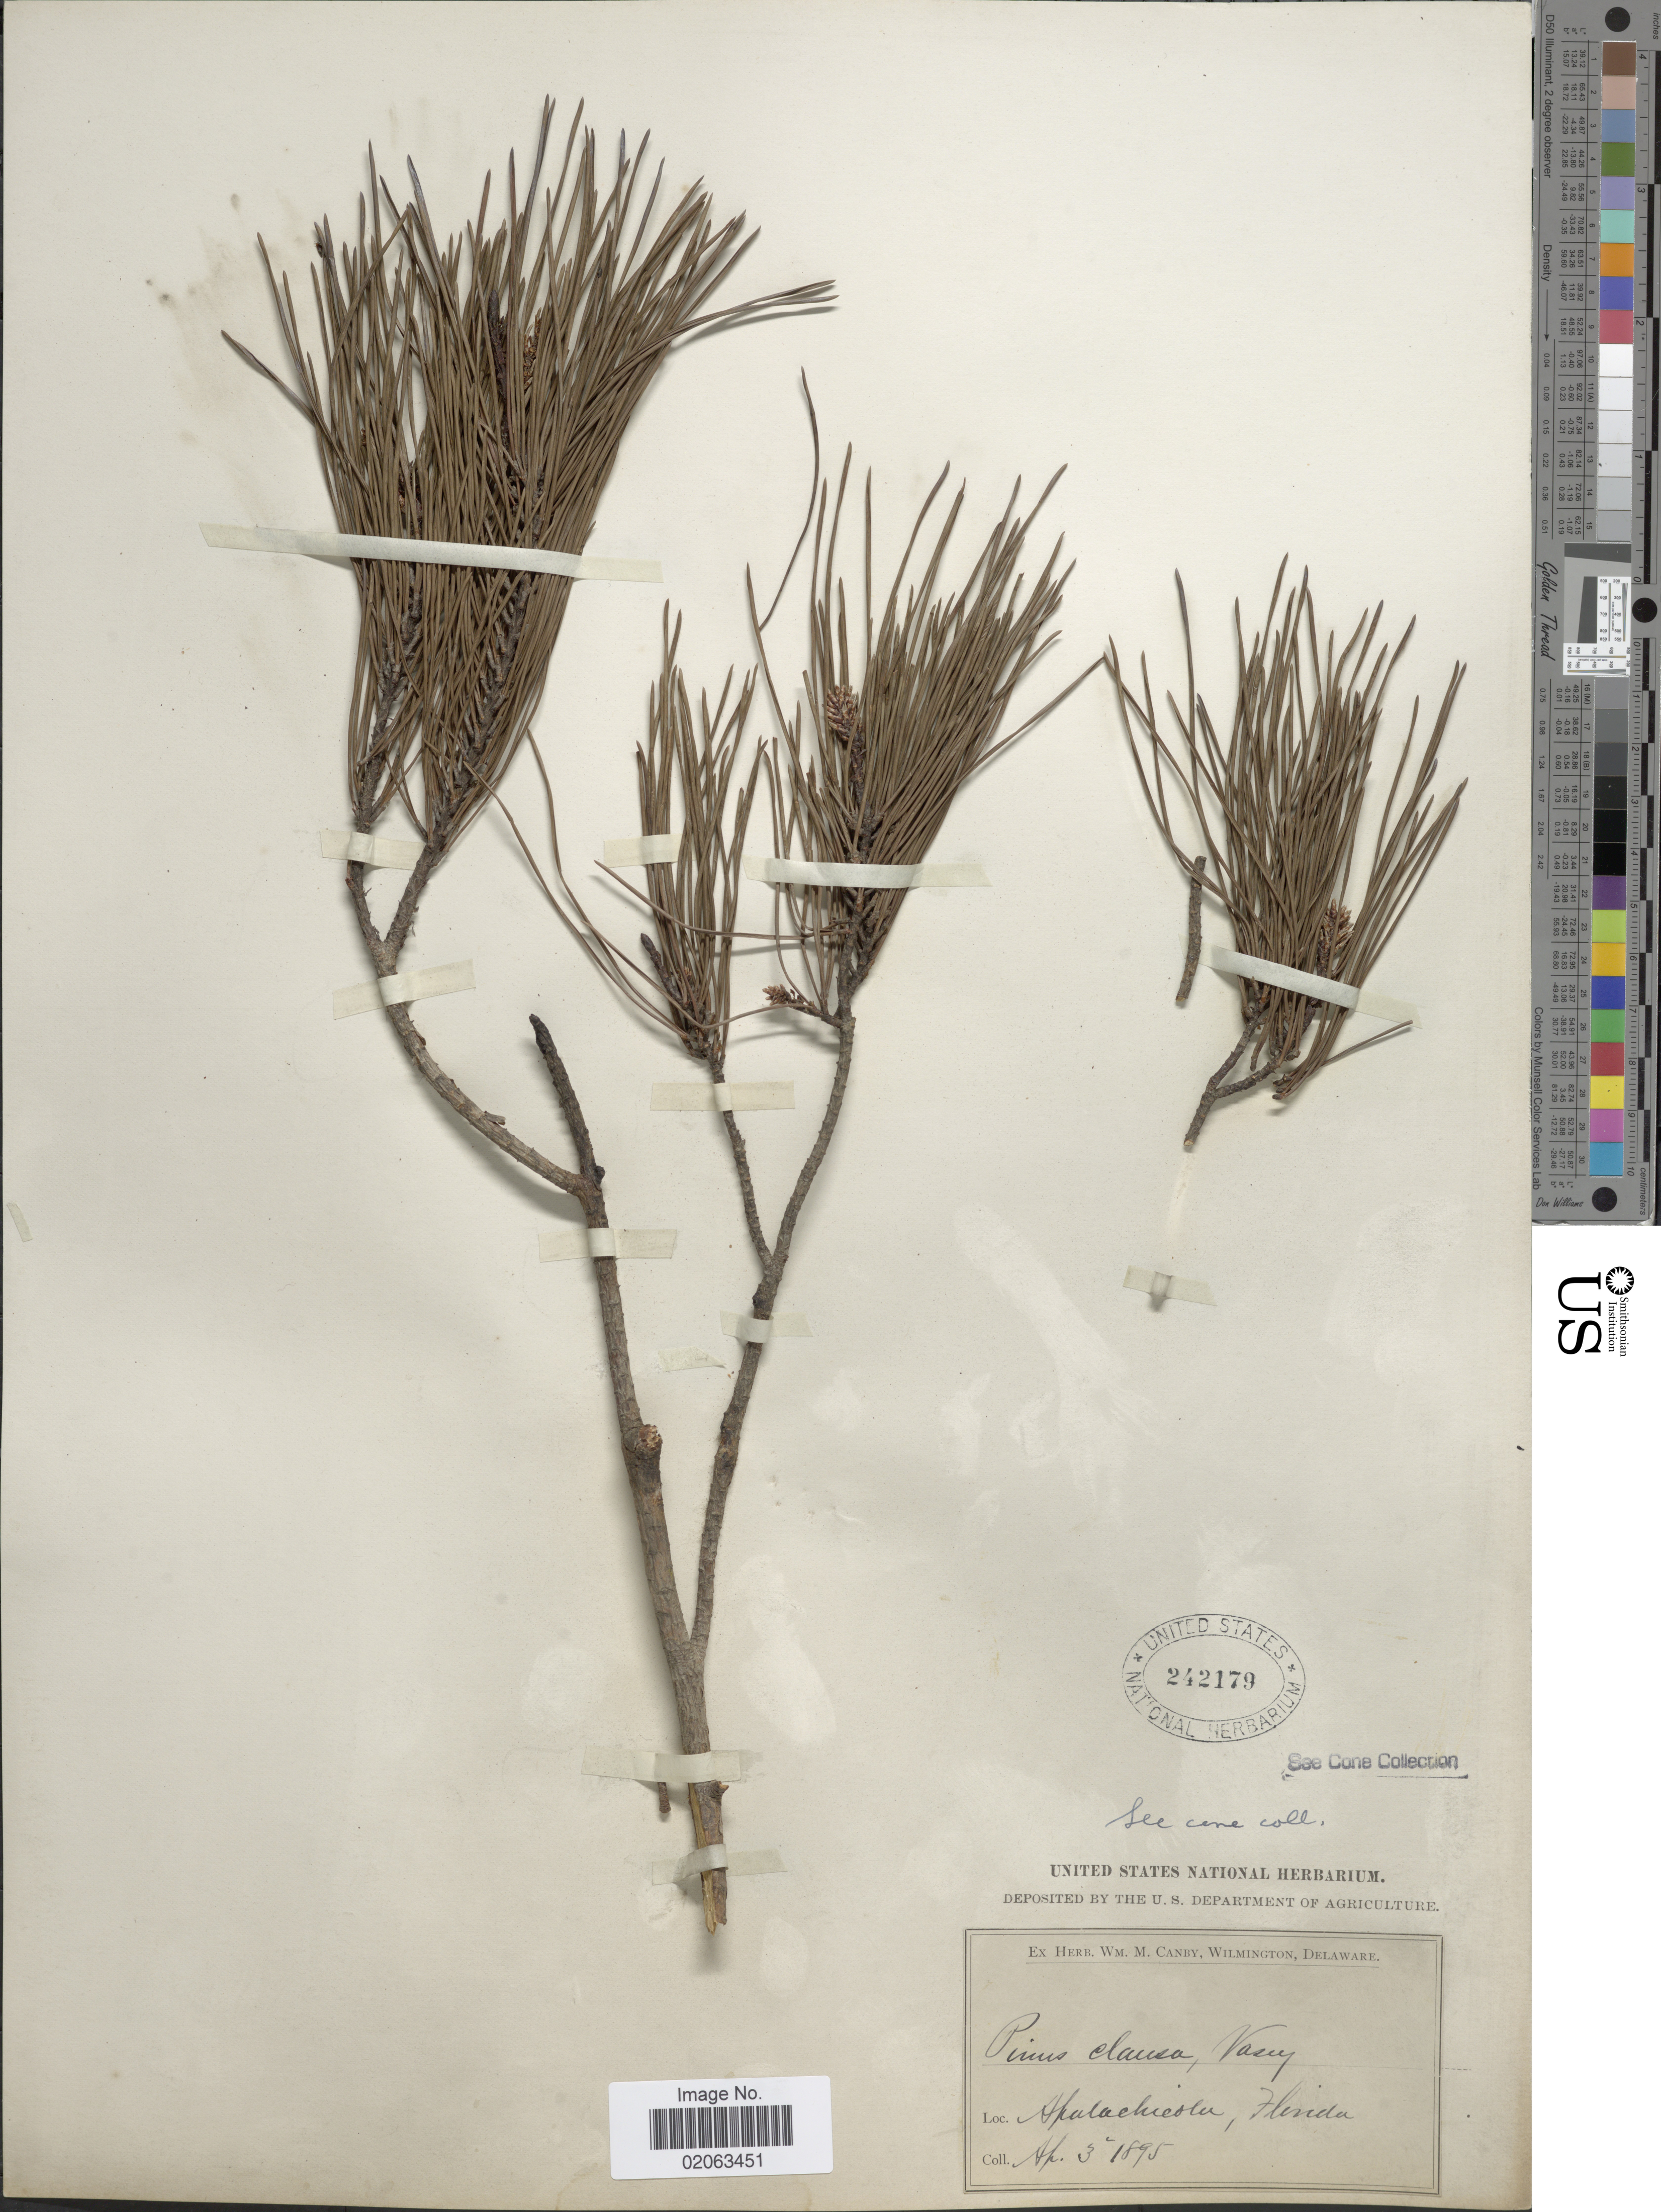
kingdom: Plantae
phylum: Tracheophyta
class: Pinopsida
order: Pinales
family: Pinaceae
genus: Pinus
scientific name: Pinus clausa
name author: (Chapm. ex Engelm.) Vasey ex Sarg.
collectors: ex herb. W.M. Canby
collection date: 1895-04-03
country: United States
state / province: Florida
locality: Apalachicola, Florida.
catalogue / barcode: US 242179